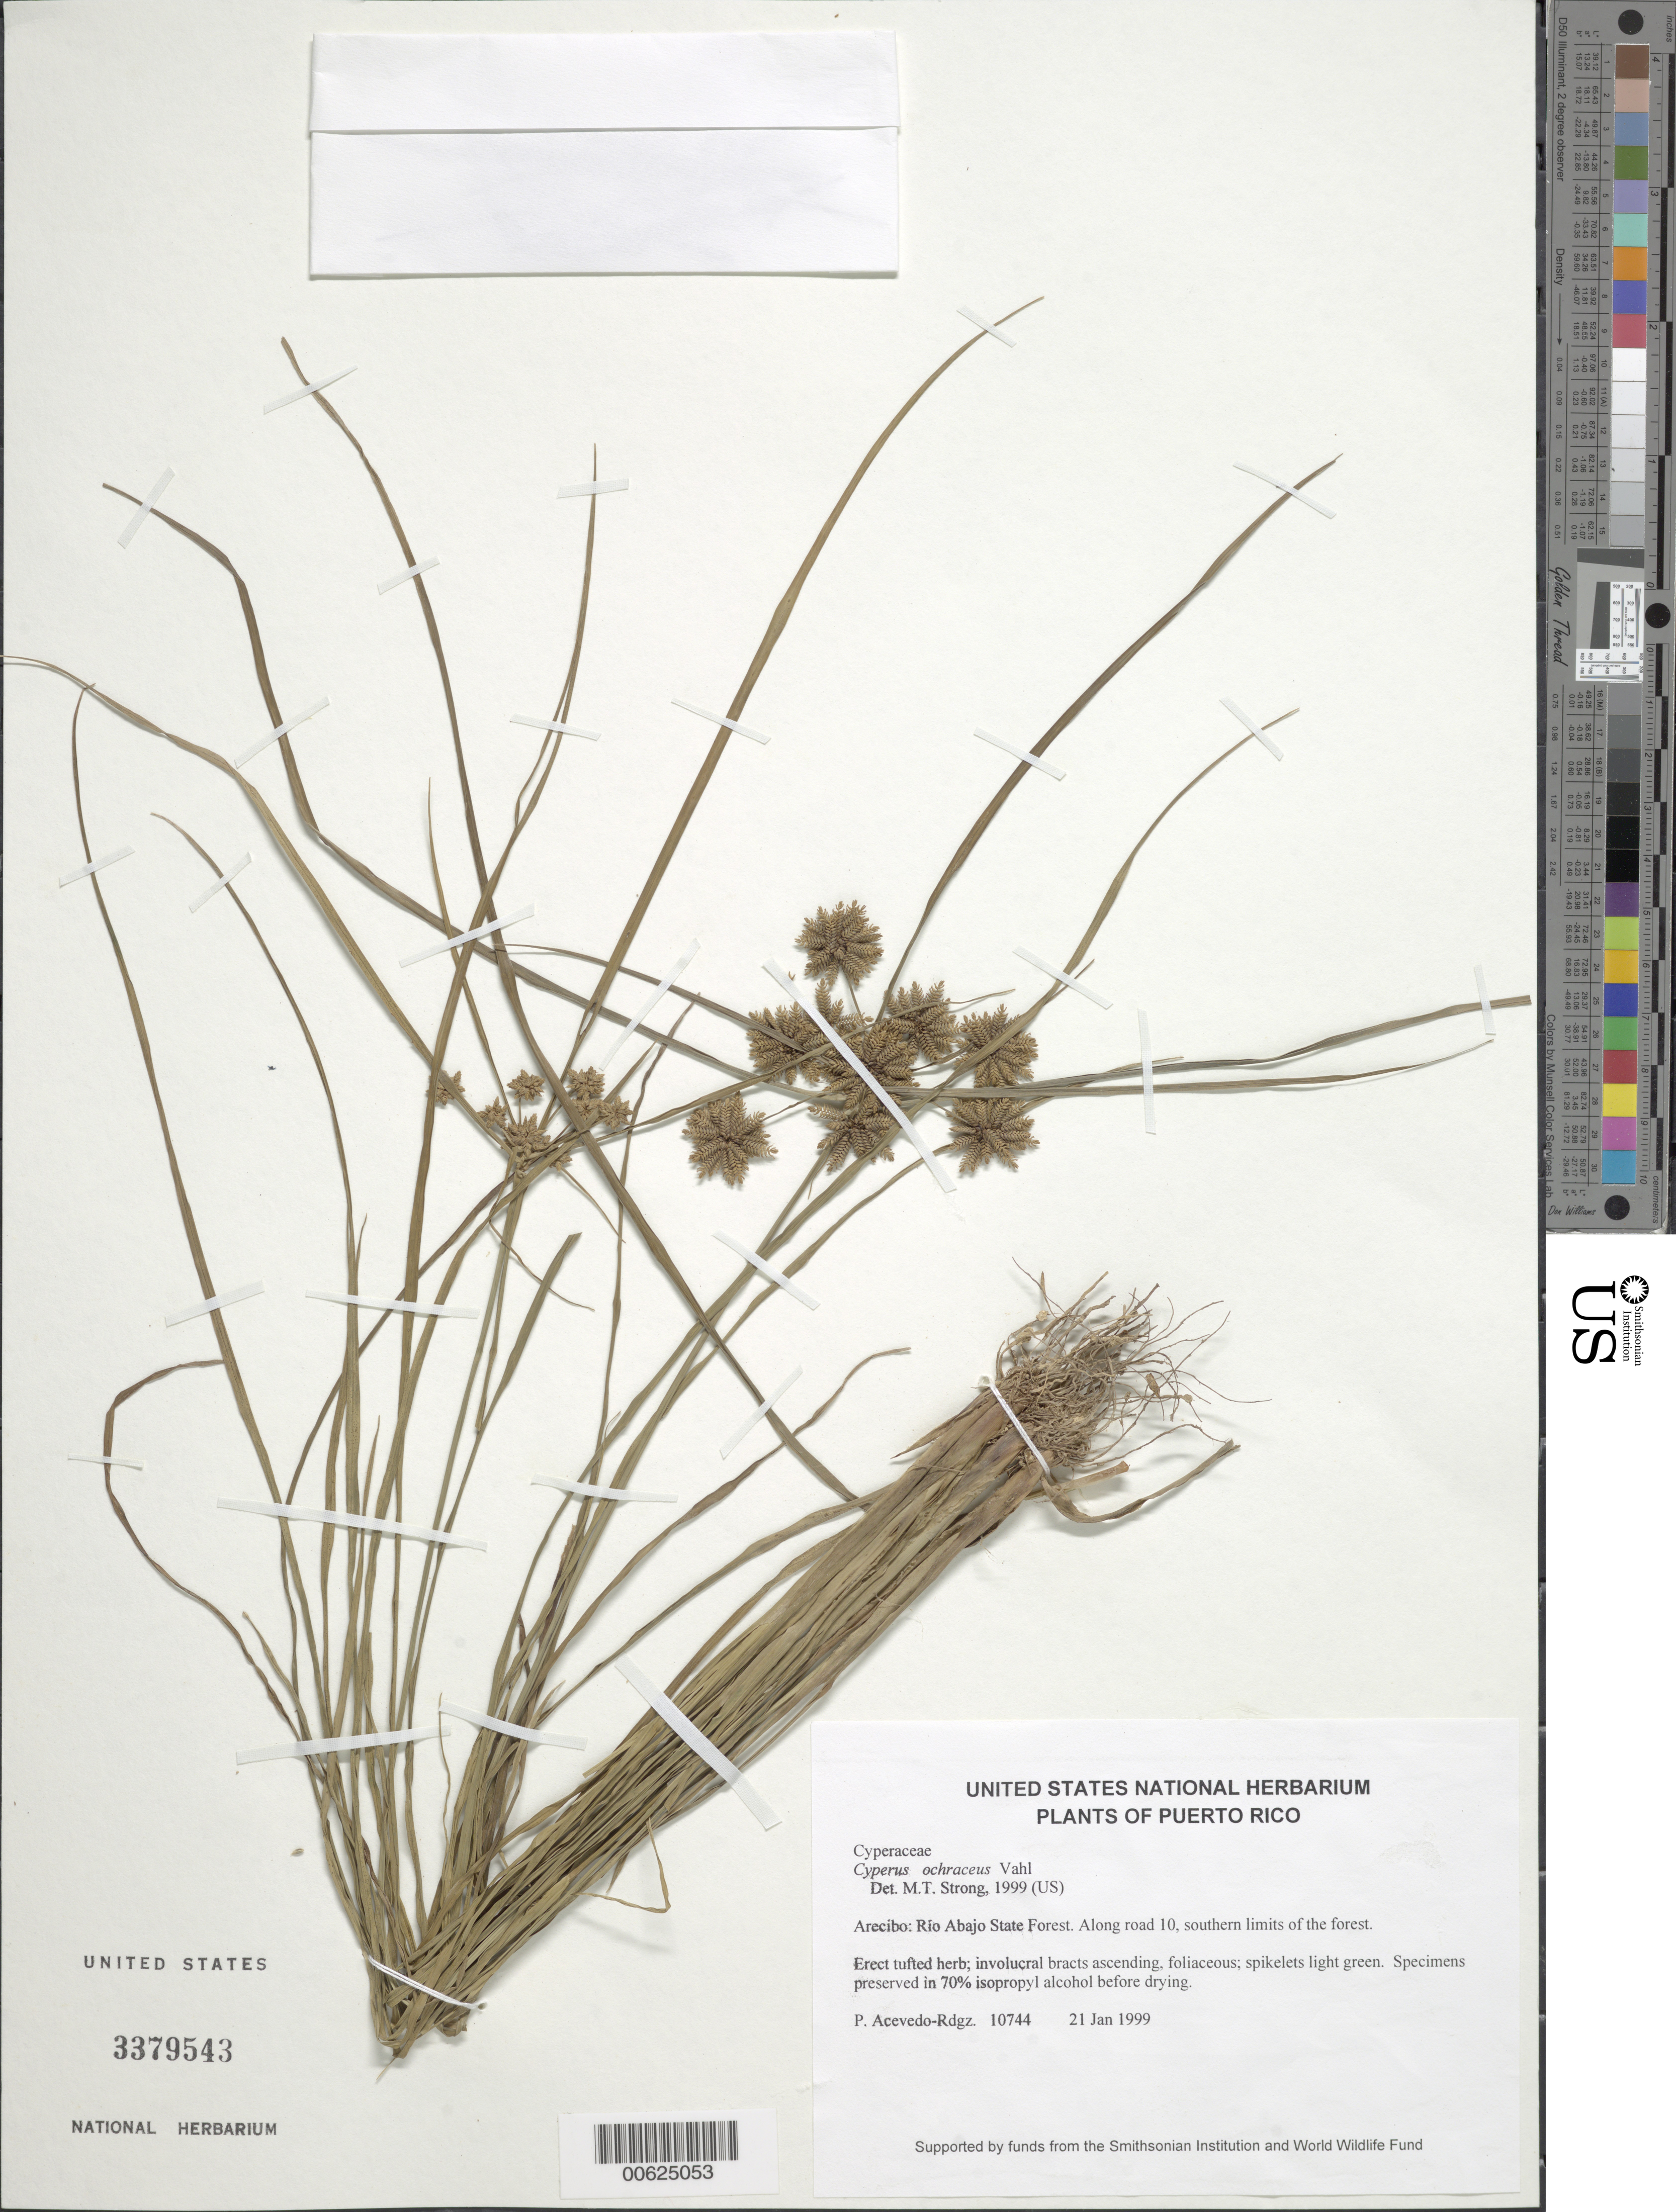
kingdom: Plantae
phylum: Tracheophyta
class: Liliopsida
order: Poales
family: Cyperaceae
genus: Cyperus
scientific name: Cyperus ochraceus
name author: Vahl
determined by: Strong, M. T., (US), Smithsonian Institution - National Museum of Natural History (UNITED STATES)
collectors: P. Acevedo-Rodr.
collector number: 10744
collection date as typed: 21 Jan 1999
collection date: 1999-01-21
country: Puerto Rico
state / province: Arecibo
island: Puerto Rico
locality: Arecibo; Río Abajo State Forest. Along road 10, southern limits of the forest.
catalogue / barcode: US 3379543